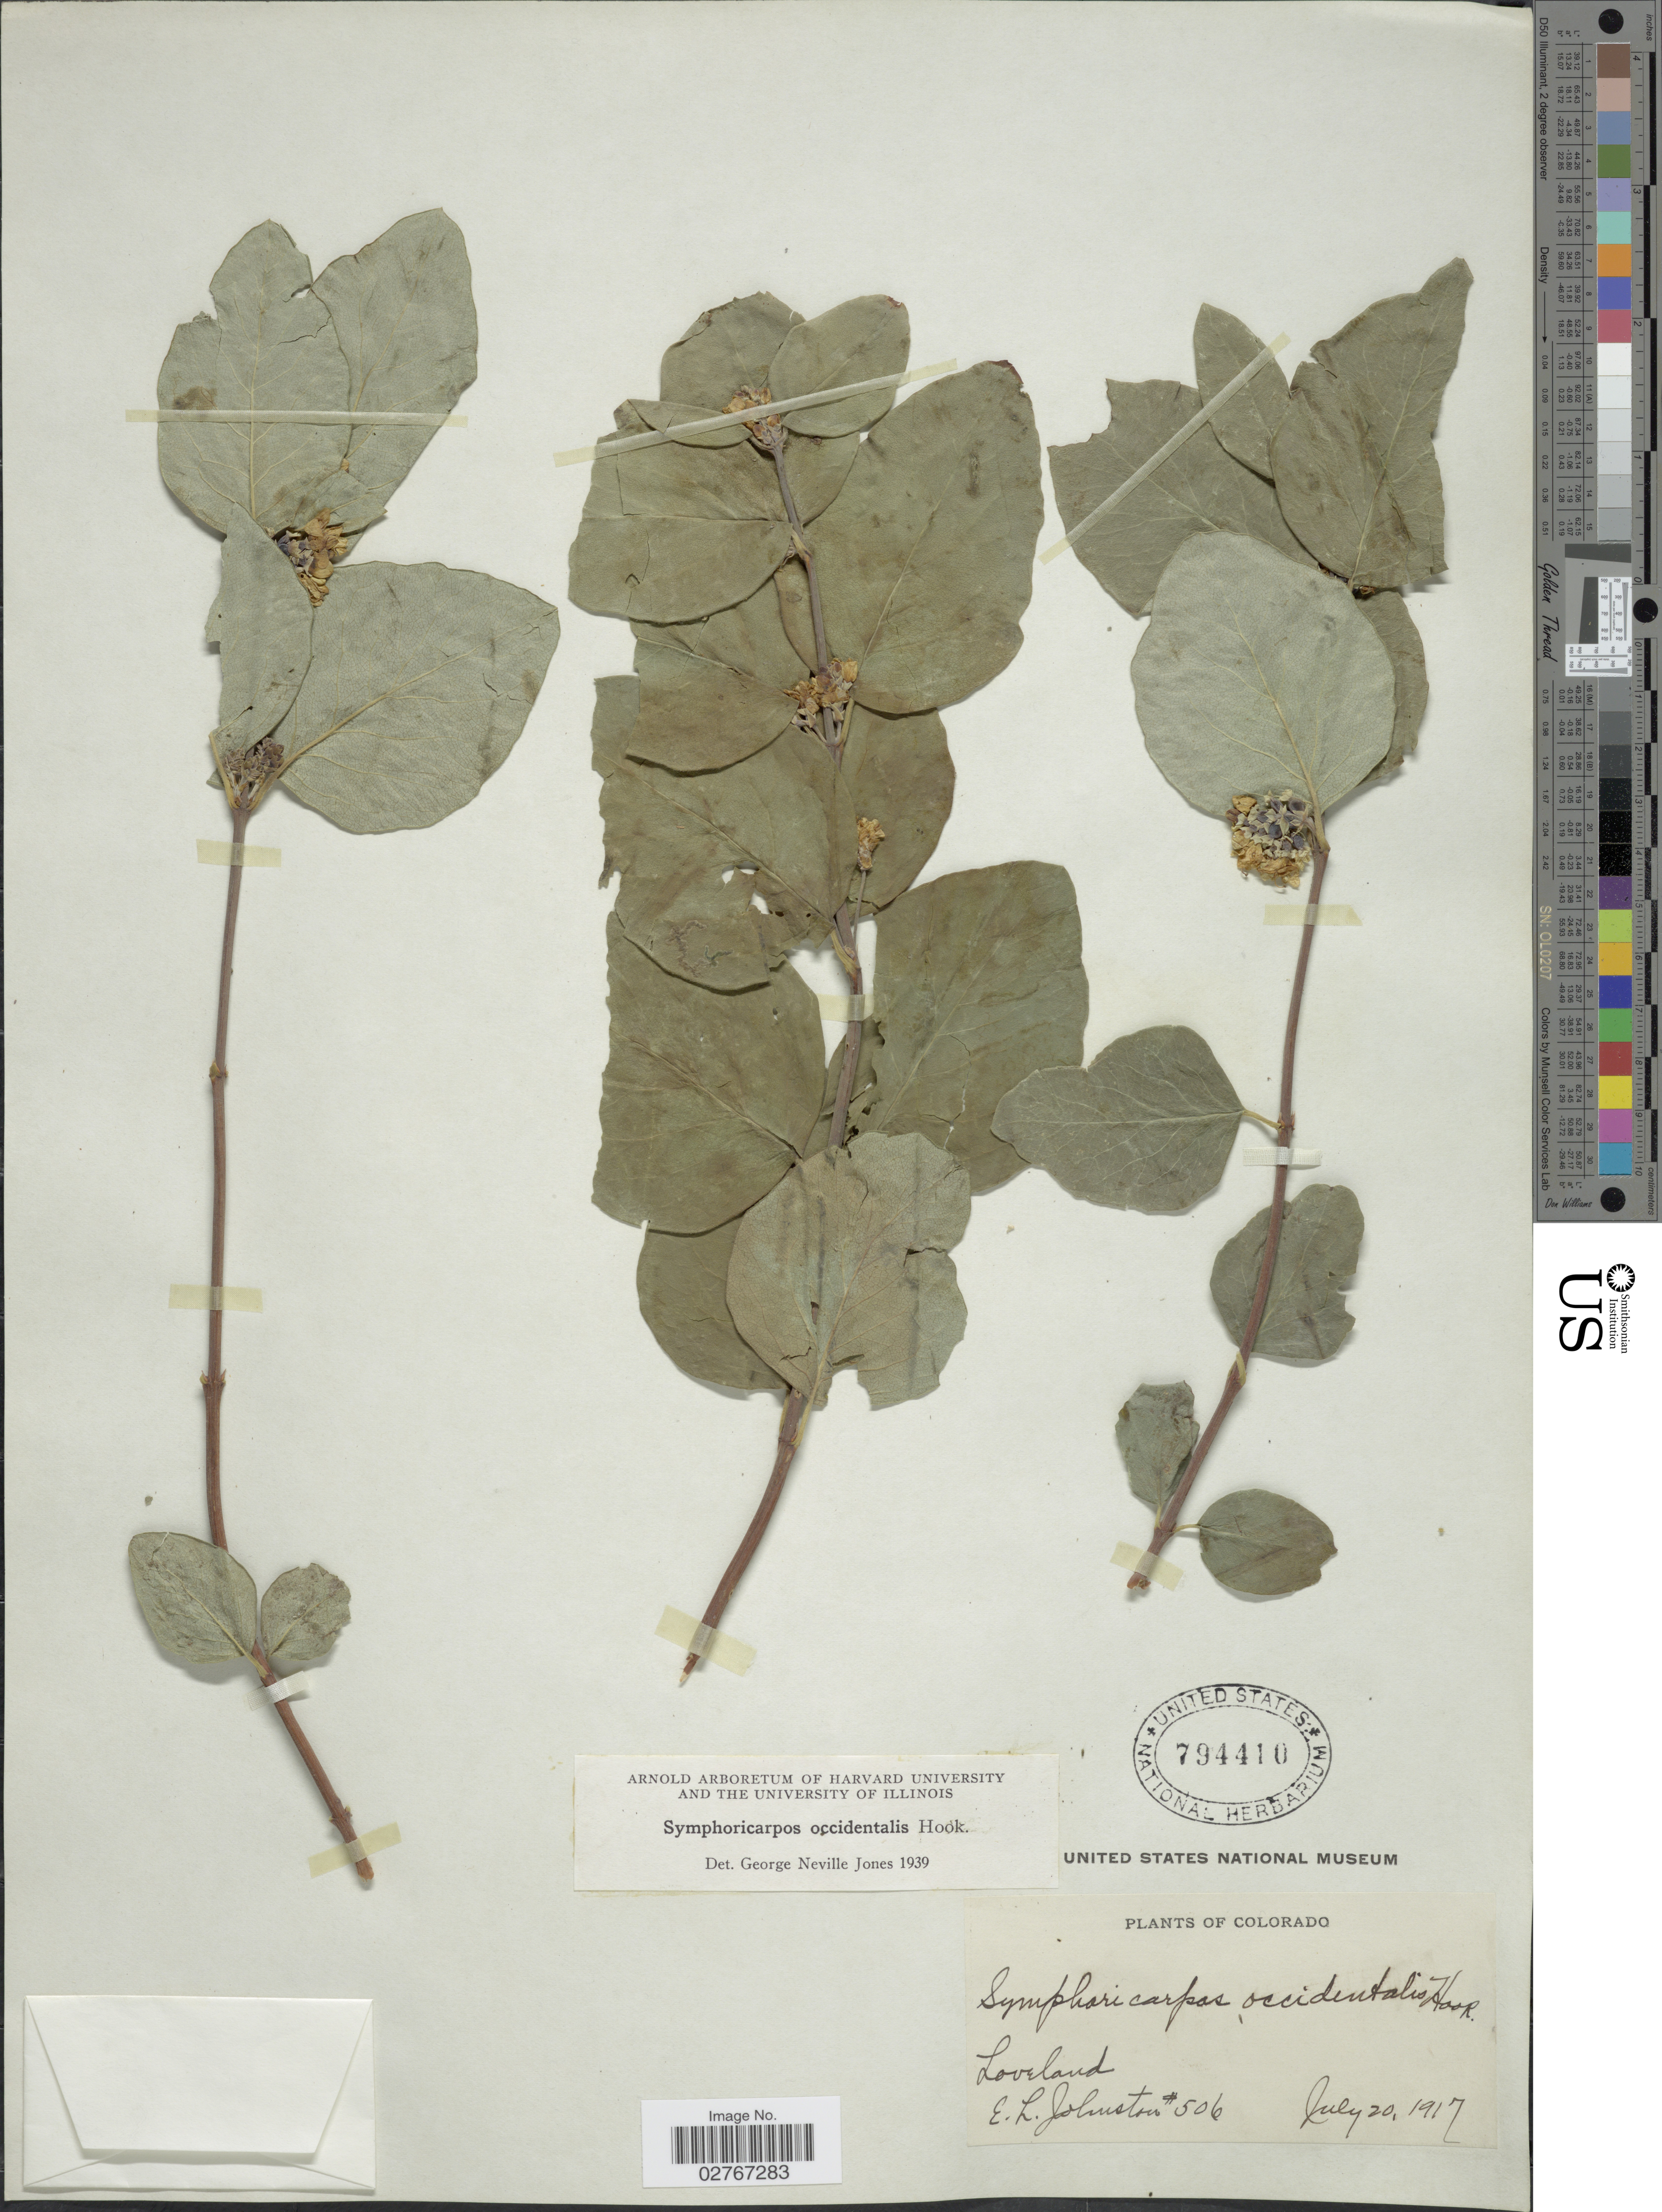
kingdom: Plantae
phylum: Tracheophyta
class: Magnoliopsida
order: Dipsacales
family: Caprifoliaceae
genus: Symphoricarpos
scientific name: Symphoricarpos occidentalis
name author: (R. Br.) Hook.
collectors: E. L. Johnston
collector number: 506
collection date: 1917-07-20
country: United States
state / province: Colorado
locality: Loveland.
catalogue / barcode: US 794410